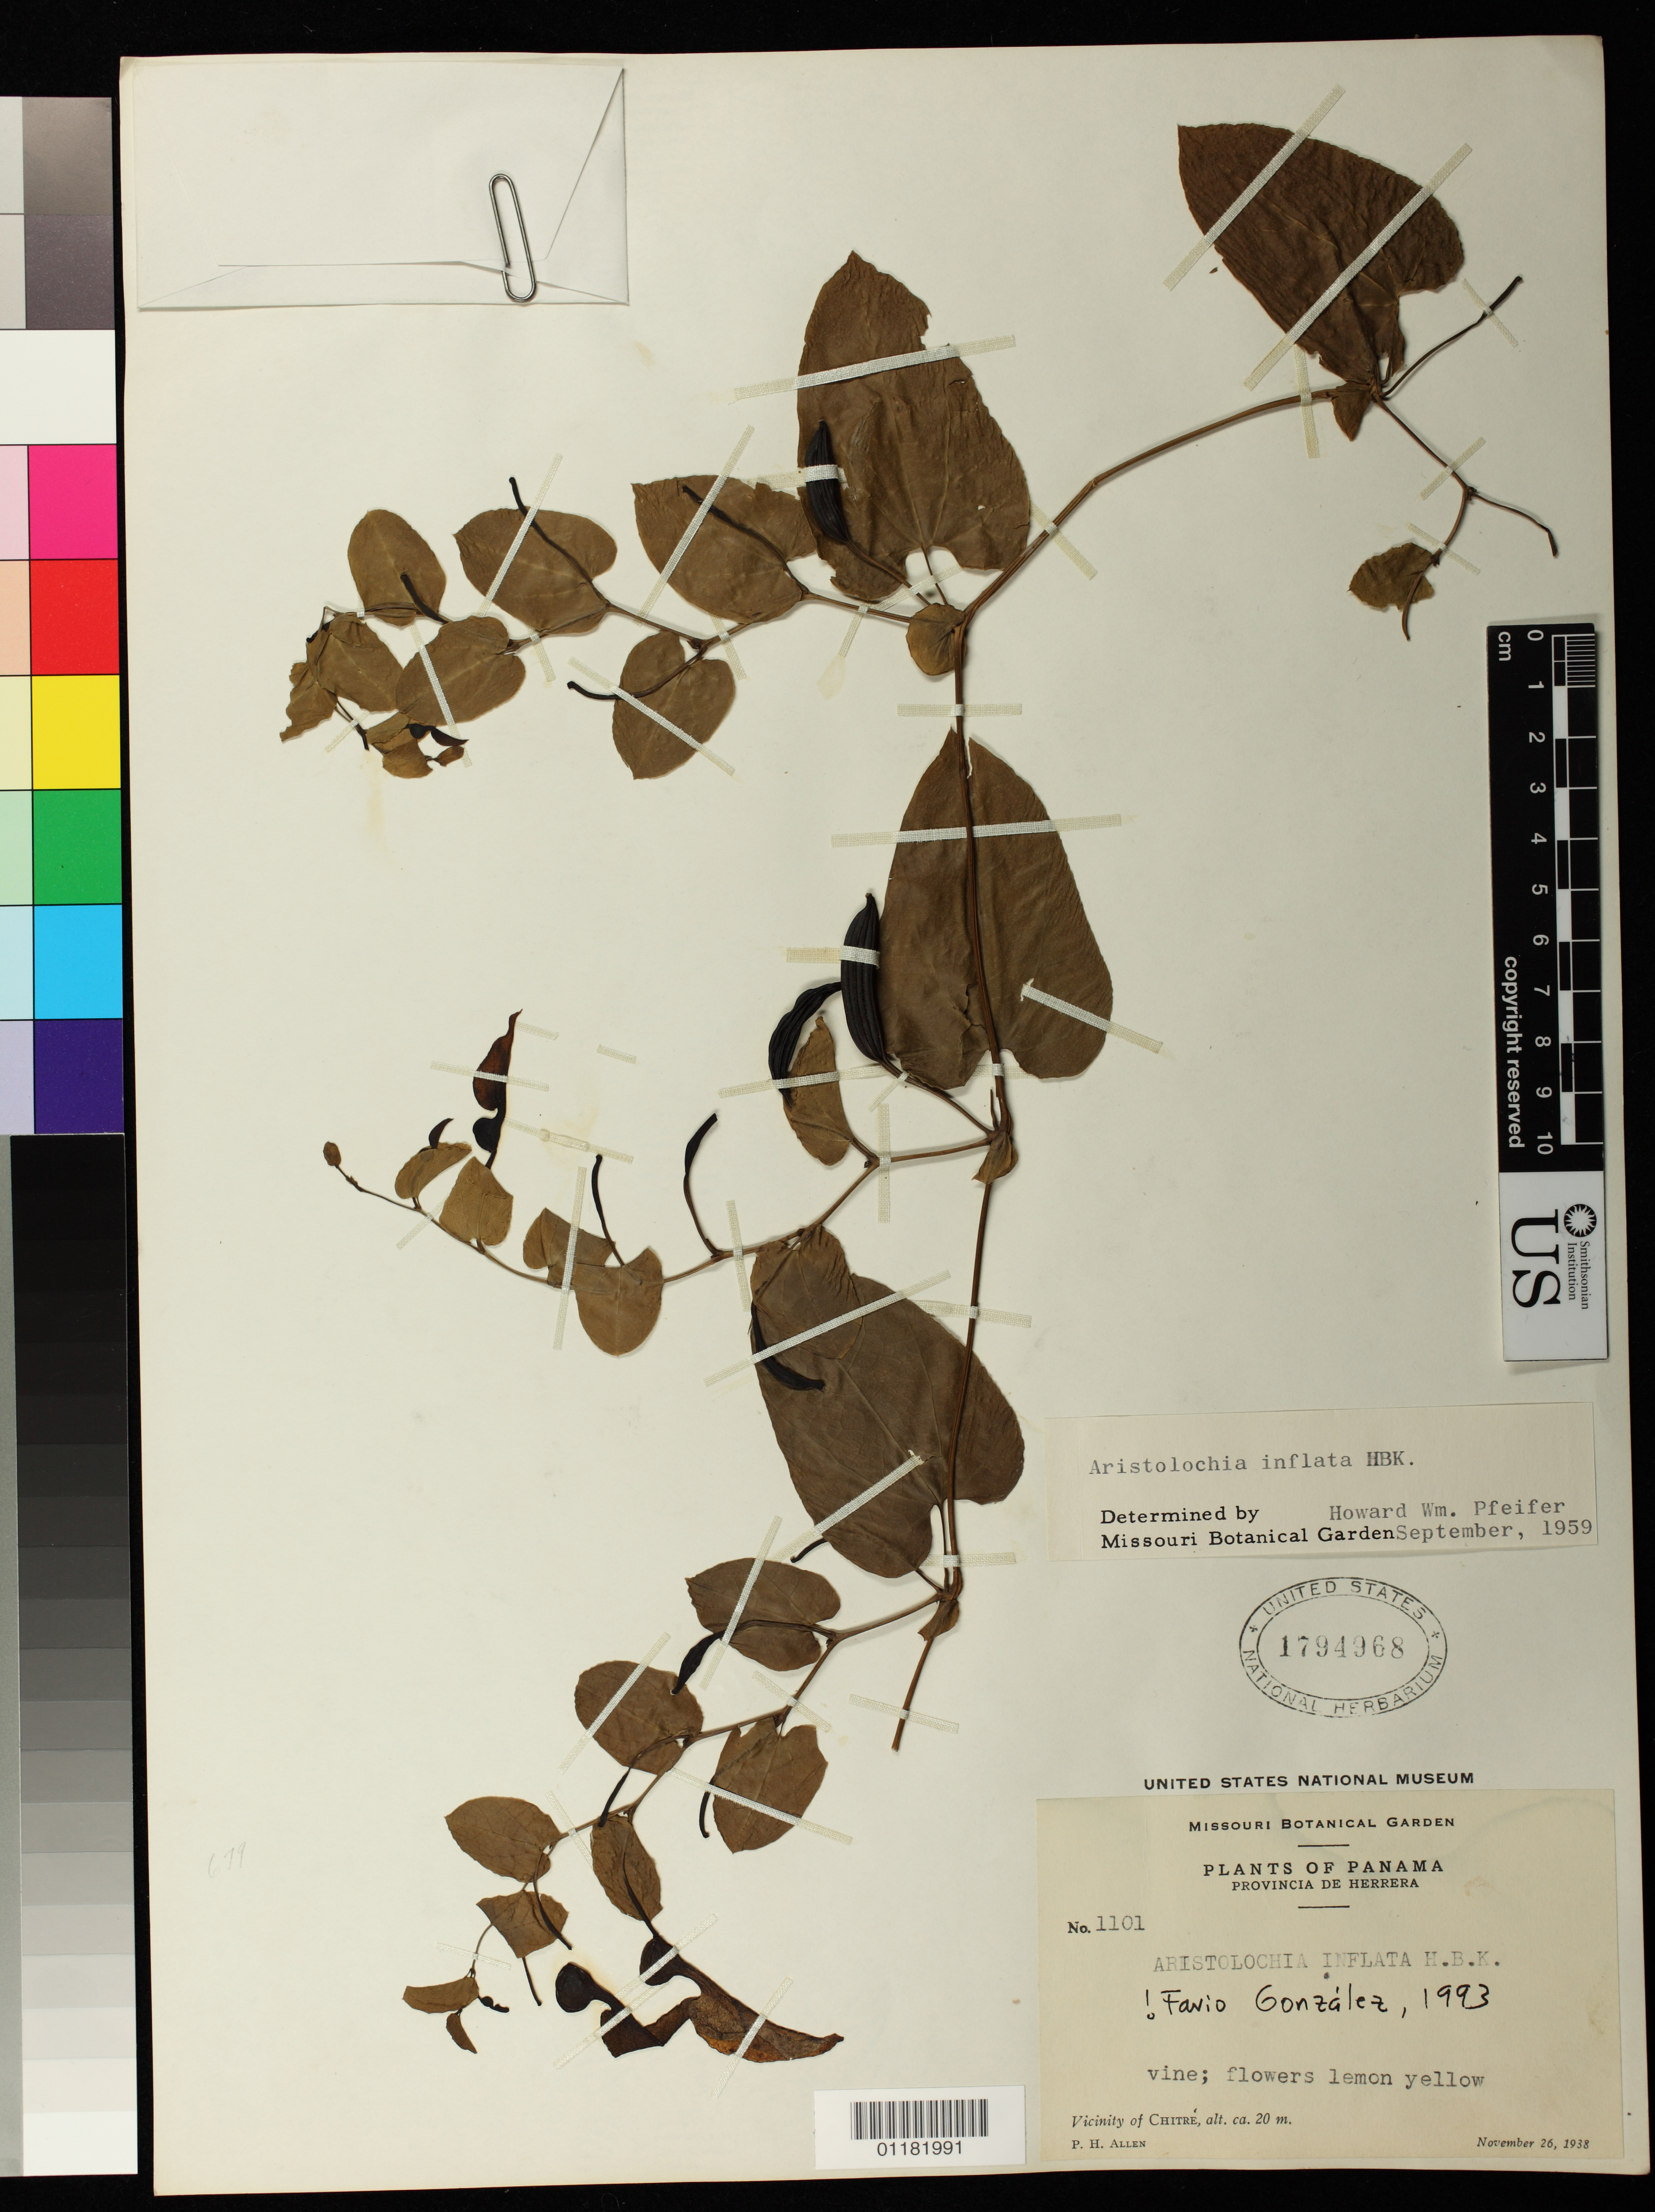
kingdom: Plantae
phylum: Tracheophyta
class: Magnoliopsida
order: Piperales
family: Aristolochiaceae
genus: Aristolochia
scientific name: Aristolochia inflata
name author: Kunth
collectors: P. H. Allen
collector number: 1101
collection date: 1938-11-26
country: Panama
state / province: Herrera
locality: Vicinity in Chitré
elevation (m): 20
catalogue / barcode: US 1794968